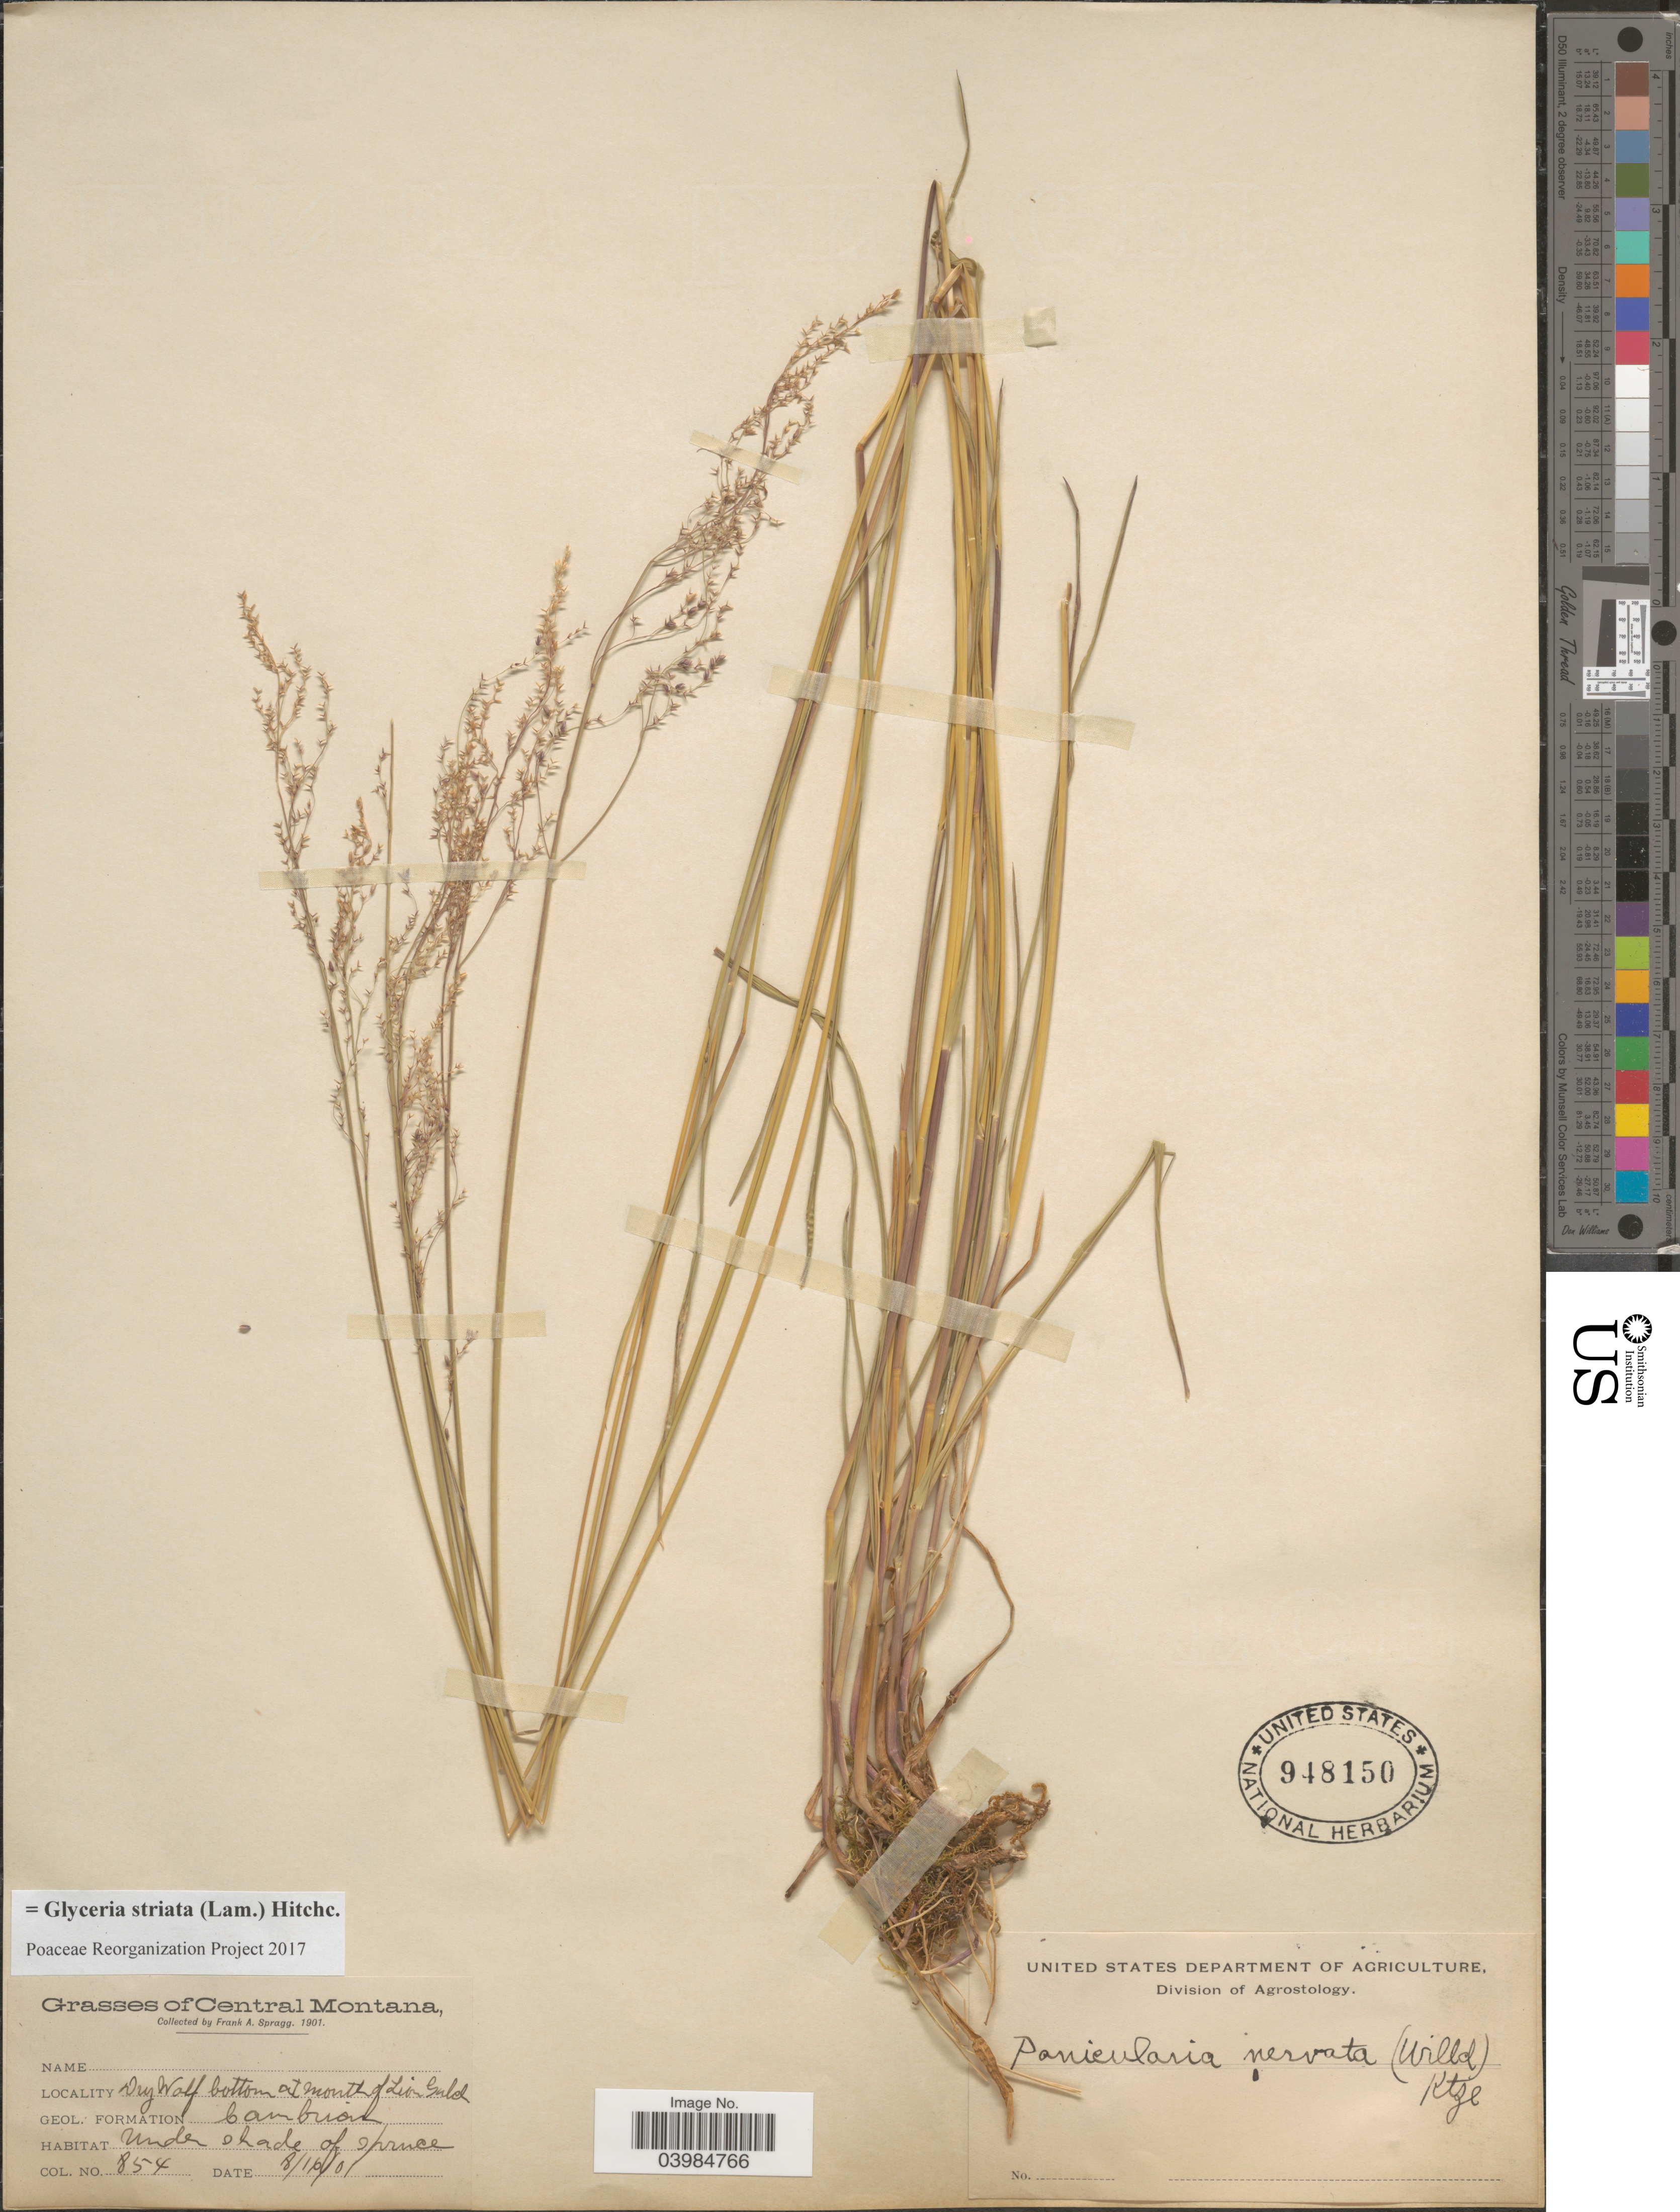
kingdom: Plantae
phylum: Tracheophyta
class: Liliopsida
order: Poales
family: Poaceae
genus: Glyceria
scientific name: Glyceria striata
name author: (Lam.) Hitchc.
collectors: F. Spragg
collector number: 854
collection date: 1901-08-16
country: United States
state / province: Montana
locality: Central Montana. Dry Wolf bottom at mouth of Lion Gulch.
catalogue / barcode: US 948150